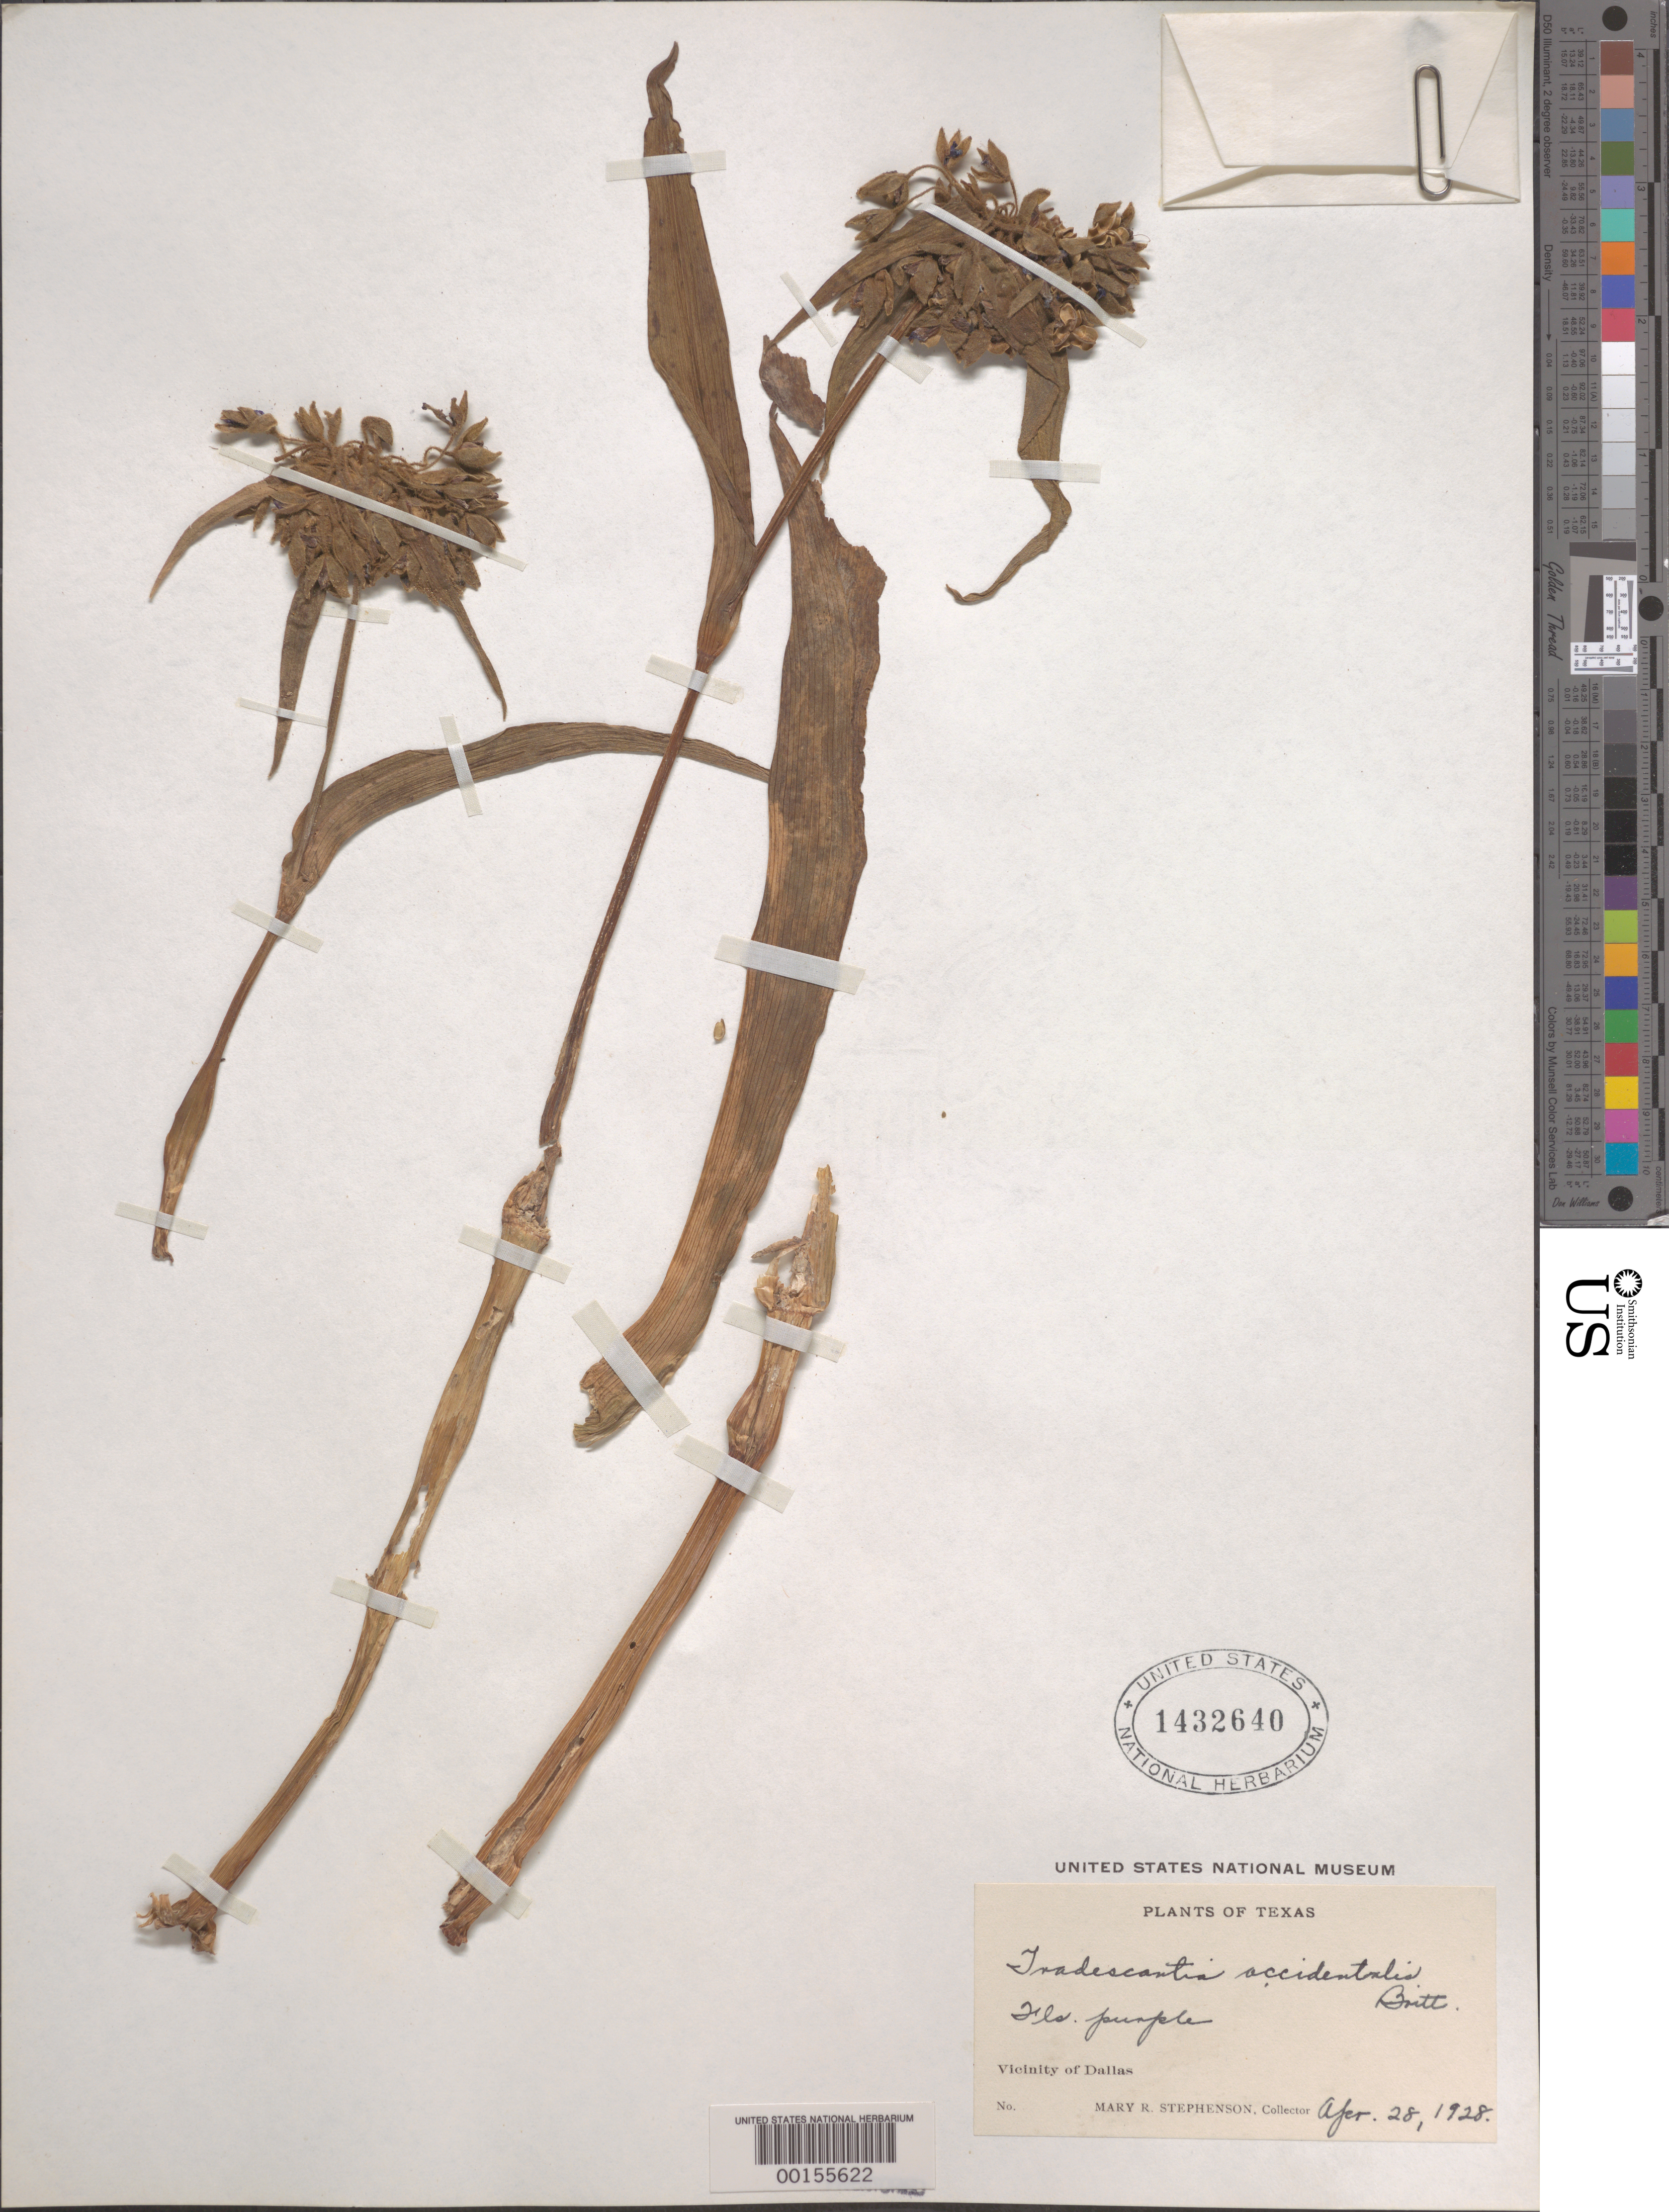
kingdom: Plantae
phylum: Tracheophyta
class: Liliopsida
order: Commelinales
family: Commelinaceae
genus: Tradescantia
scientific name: Tradescantia occidentalis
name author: (Britton) Smyth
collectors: M. R. Stephenson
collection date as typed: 28 Apr 1928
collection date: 1928-04-28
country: United States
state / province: Texas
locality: Near dallas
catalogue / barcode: US 1432640